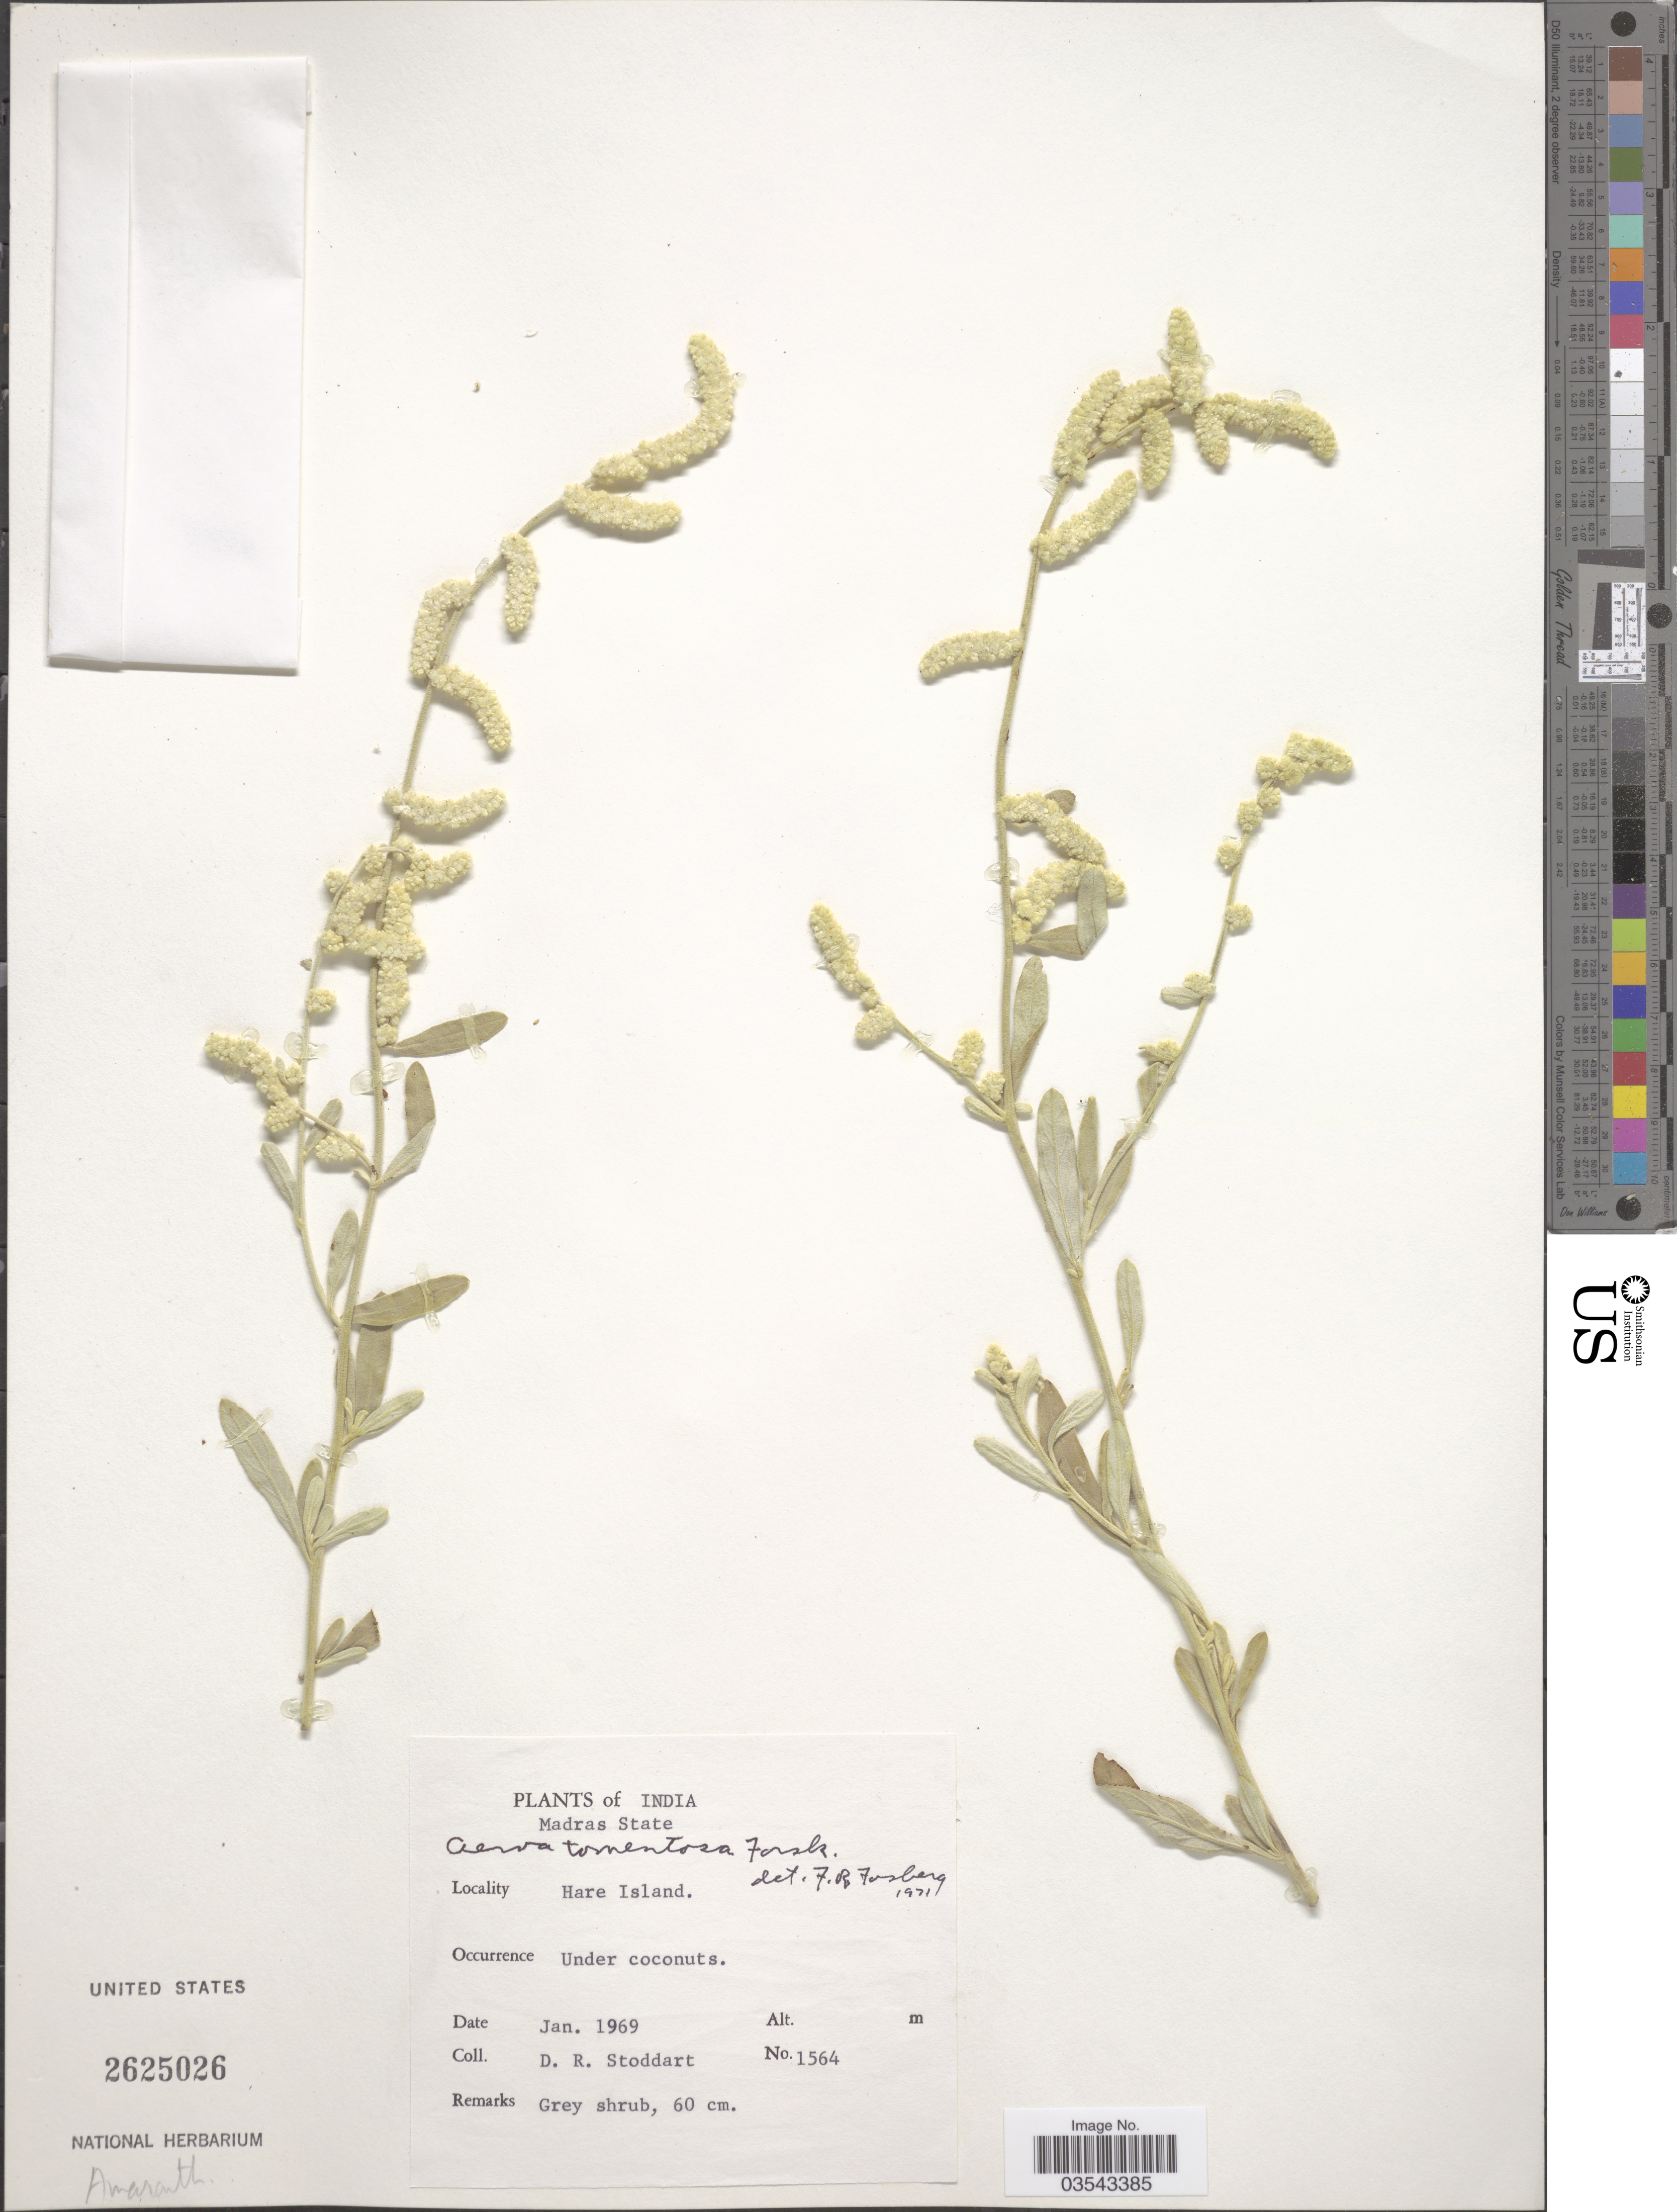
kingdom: Plantae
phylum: Tracheophyta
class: Magnoliopsida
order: Caryophyllales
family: Amaranthaceae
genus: Aerva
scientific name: Aerva javanica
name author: (Burm. f.) Juss. ex Schult.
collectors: D. R. Stoddart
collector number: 1564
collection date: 1969-01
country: India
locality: Madras State. Hare Island.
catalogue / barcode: US 2625026